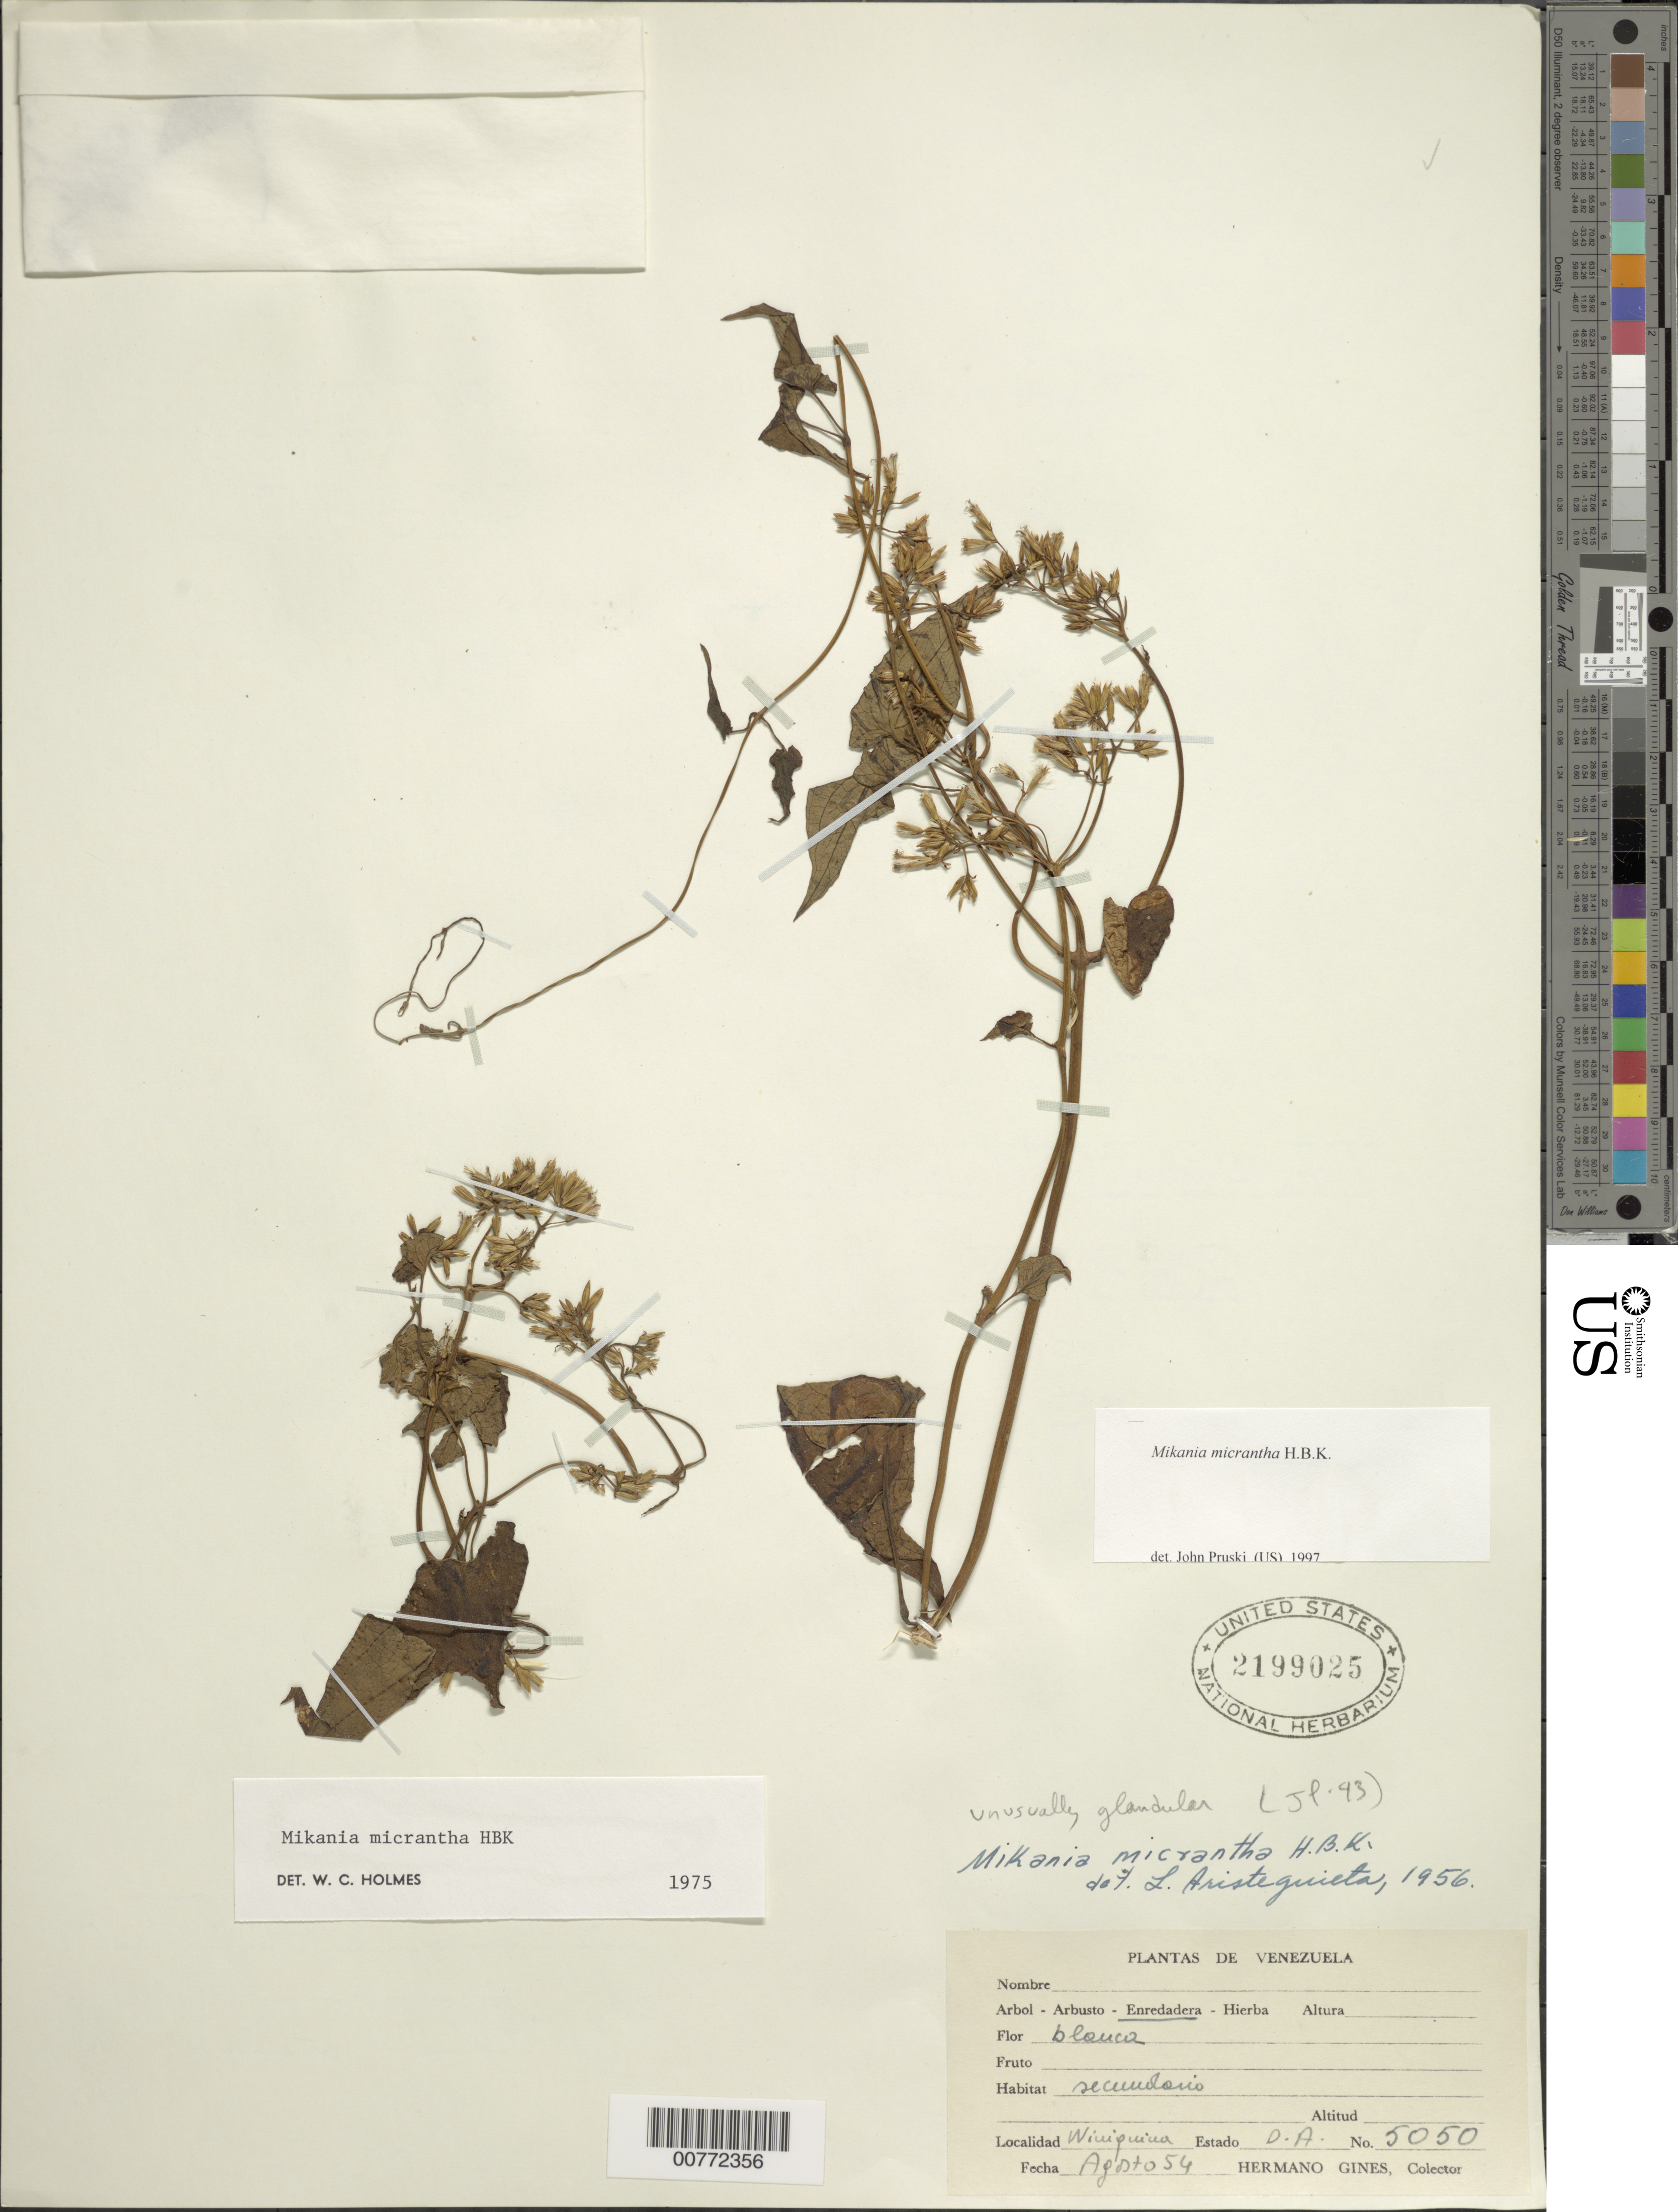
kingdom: Plantae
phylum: Tracheophyta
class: Magnoliopsida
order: Asterales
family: Asteraceae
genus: Mikania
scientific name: Mikania micrantha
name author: Kunth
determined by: Holmes, W. C.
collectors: H. Gines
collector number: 5050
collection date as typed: Aug-54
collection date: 1954-08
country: Venezuela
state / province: Delta Amacuro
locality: C. Wiuiquina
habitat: Secondary forest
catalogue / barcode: US 2199025